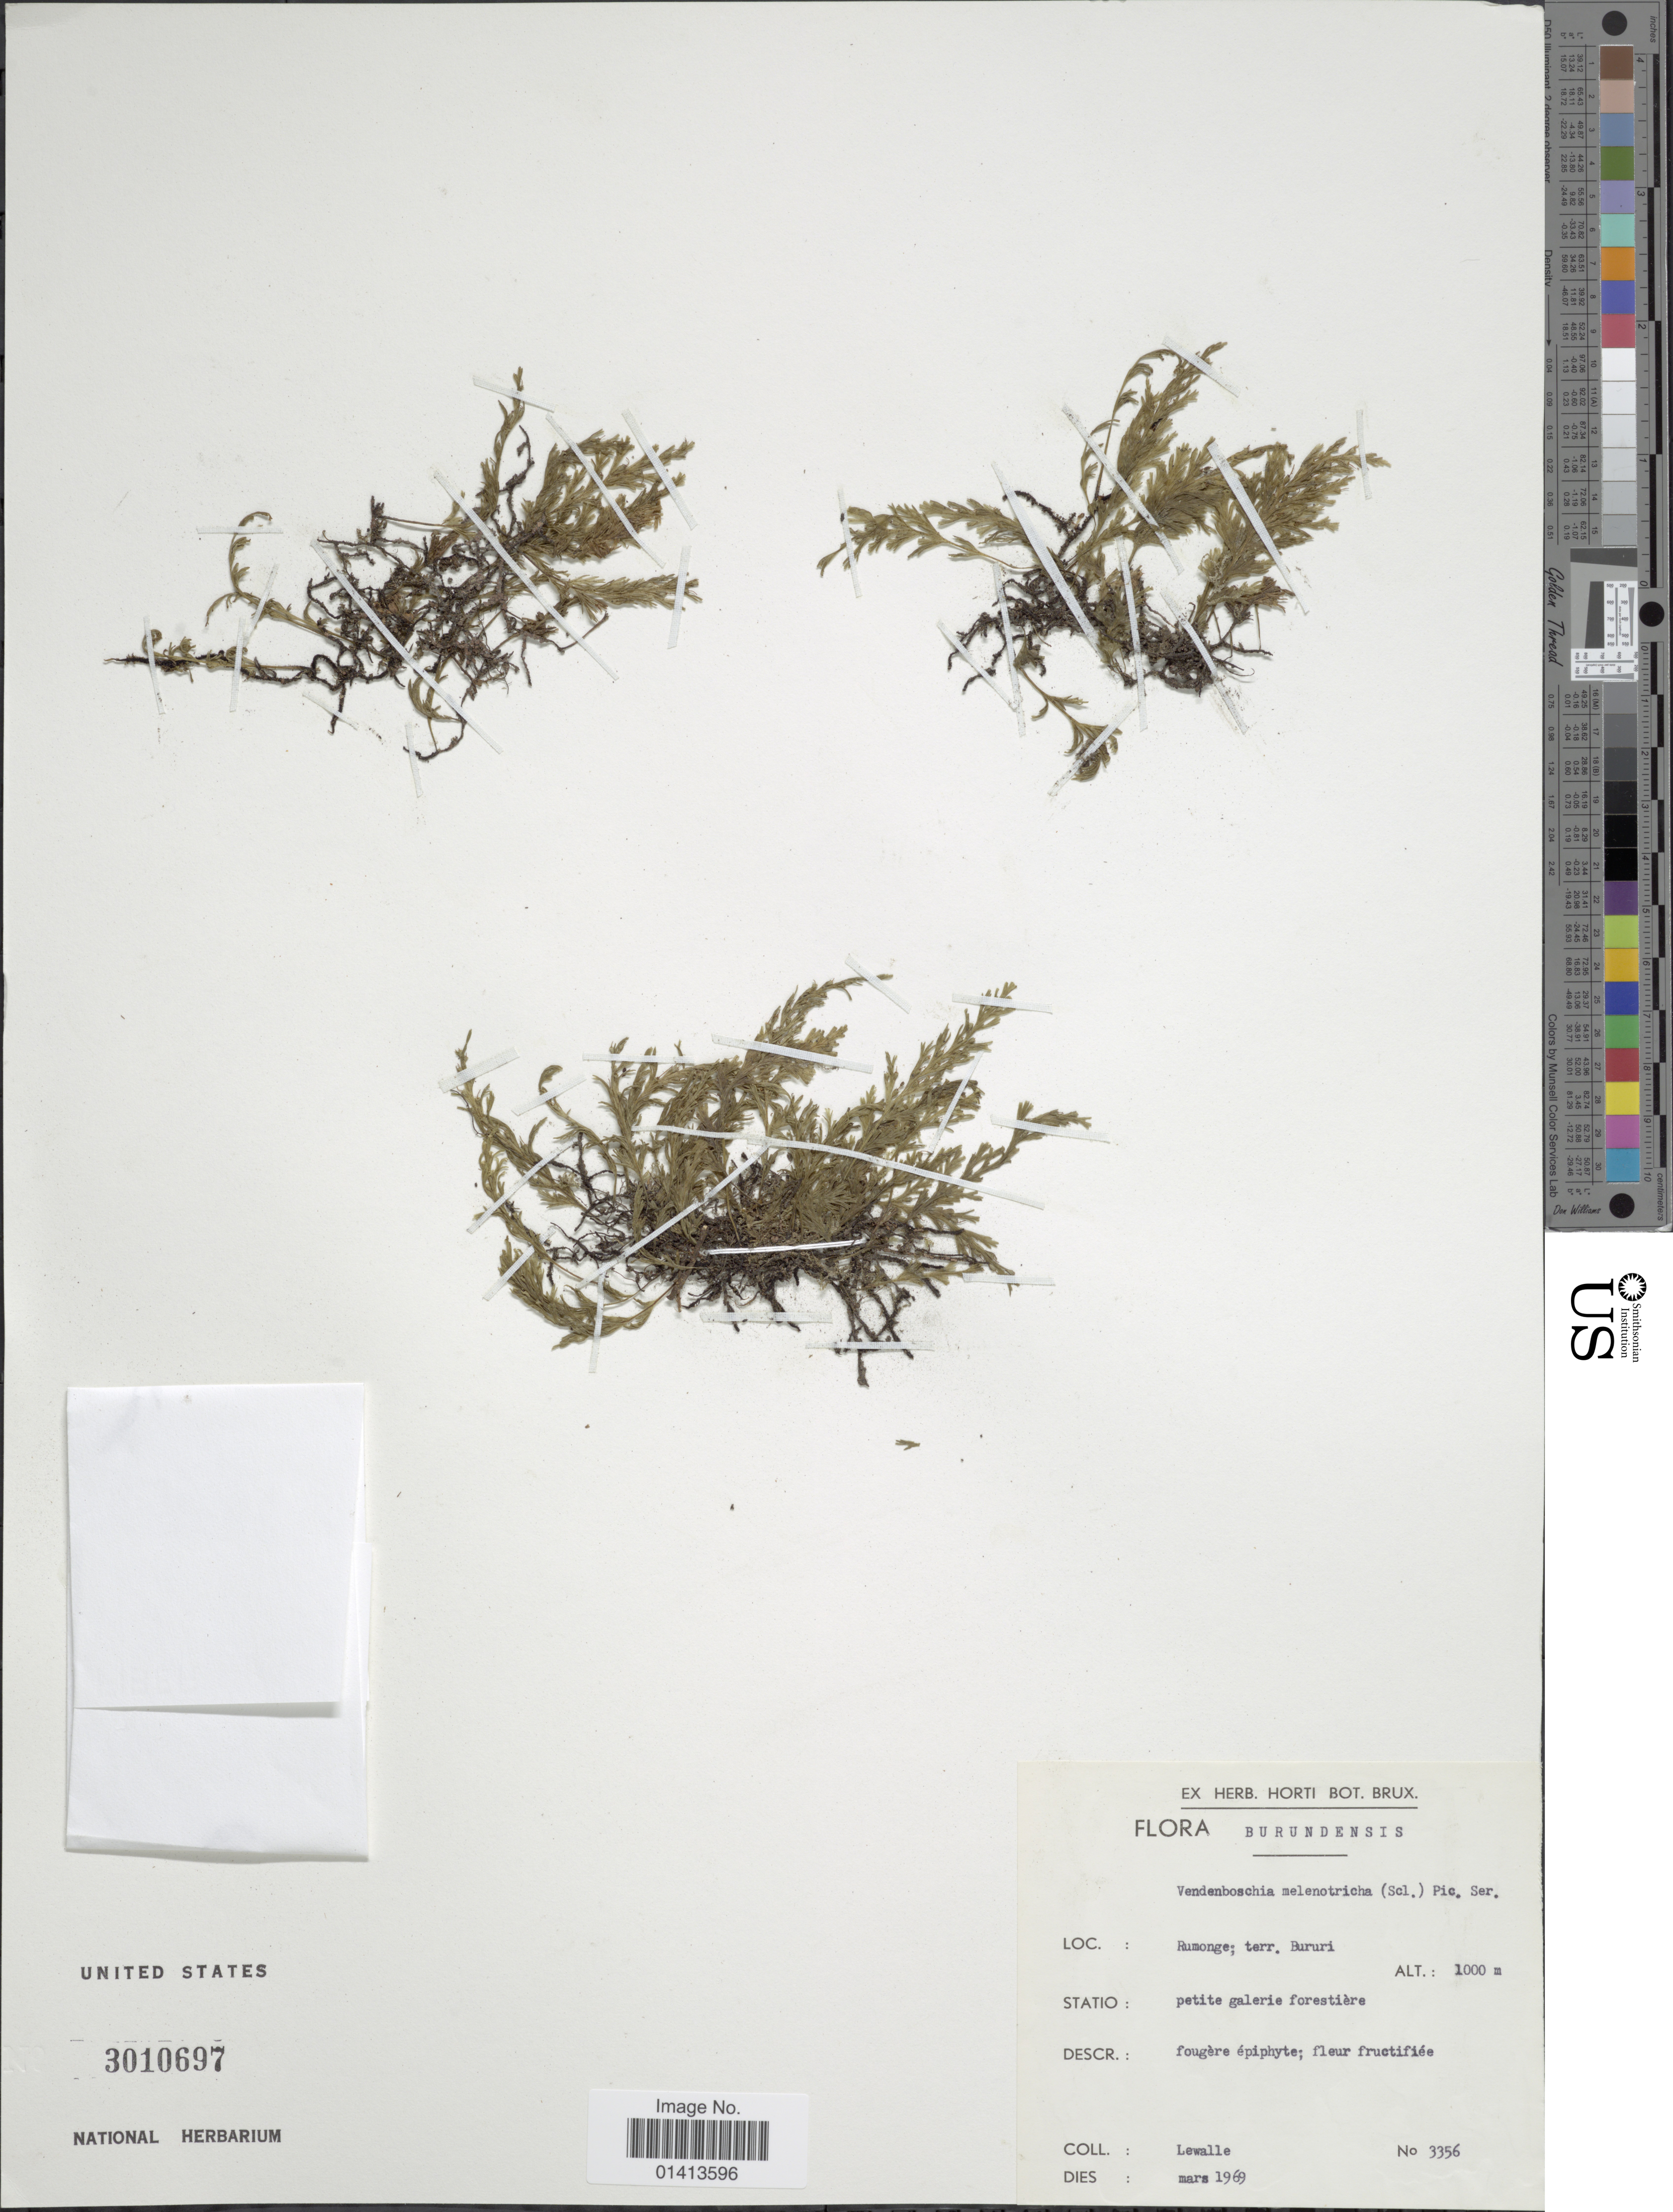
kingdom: Plantae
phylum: Tracheophyta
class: Polypodiopsida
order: Hymenophyllales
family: Hymenophyllaceae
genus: Crepidomanes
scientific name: Crepidomanes melanotrichum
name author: (Schltdl.) J.P. Roux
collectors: Lewalle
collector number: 3356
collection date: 1969-03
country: Burundi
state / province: Bururi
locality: Burundensis, Rumonge; terr Bururi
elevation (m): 1000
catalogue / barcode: US 3010697